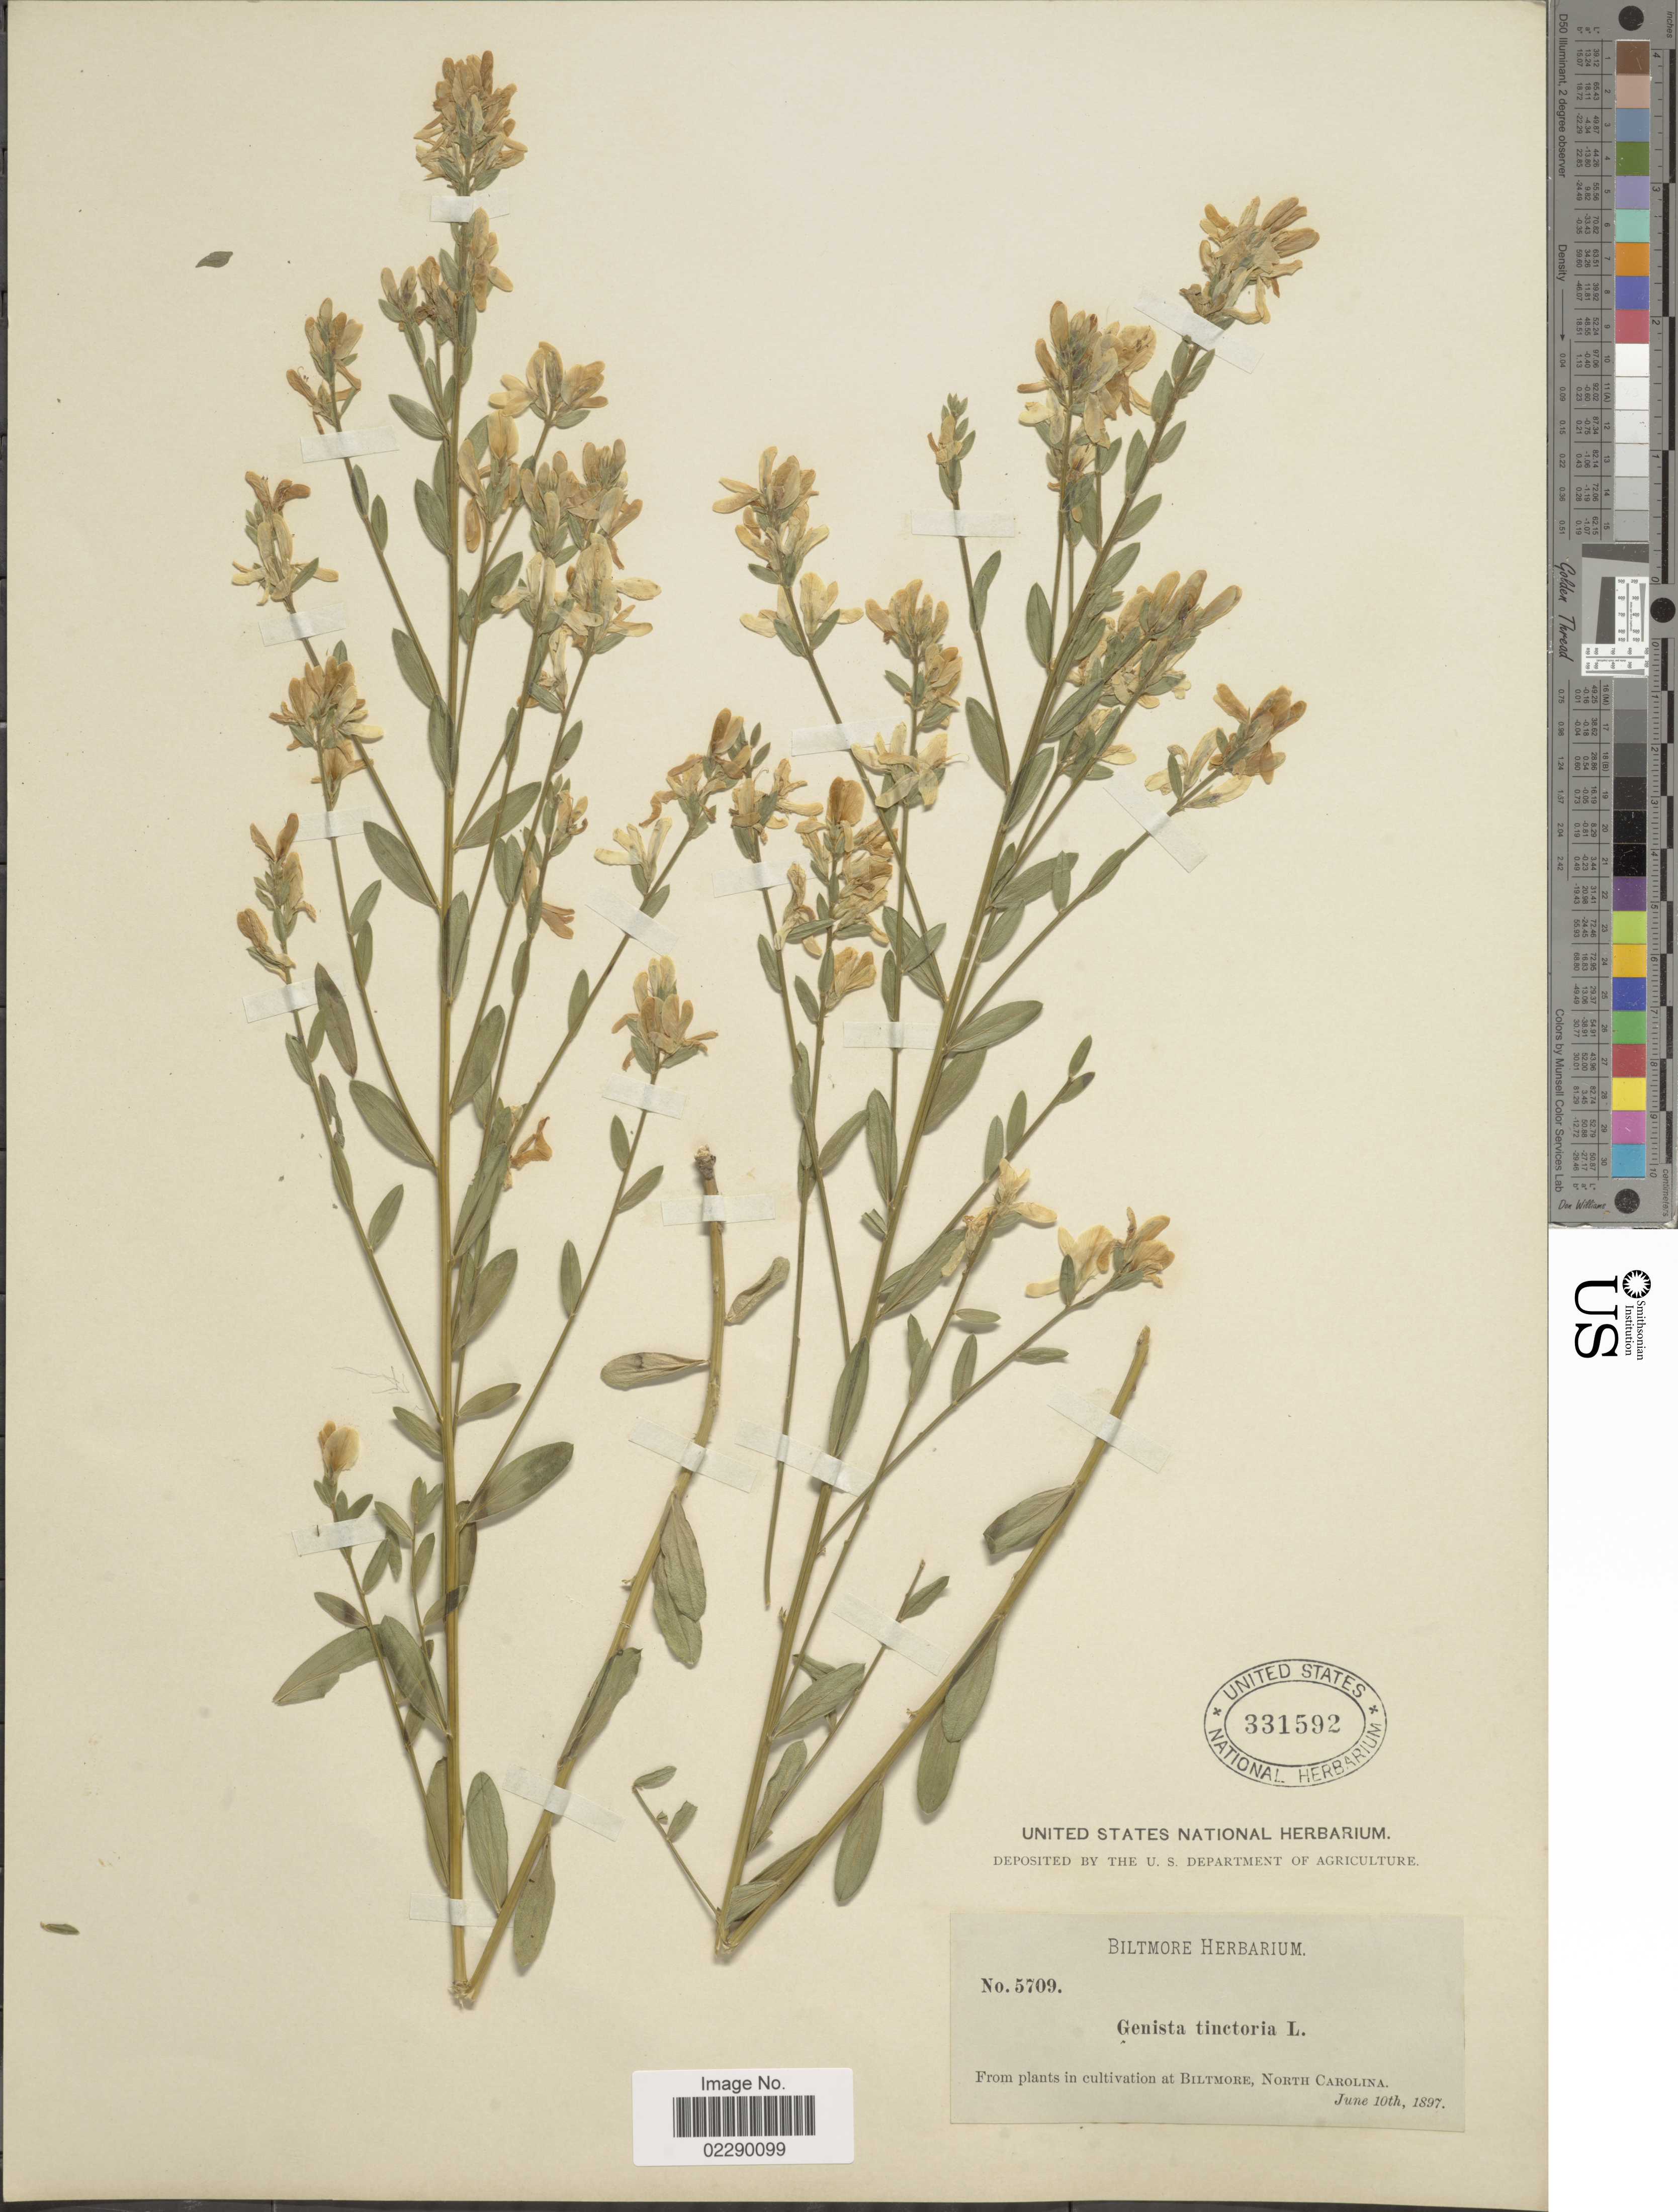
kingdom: Plantae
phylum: Tracheophyta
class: Magnoliopsida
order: Fabales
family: Fabaceae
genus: Genista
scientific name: Genista tinctoria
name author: L.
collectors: ex herb. Biltmore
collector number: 5709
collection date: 1897-06-10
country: United States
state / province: North Carolina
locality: From plants in cultivation at Biltmore, North Carolina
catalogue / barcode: US 331592